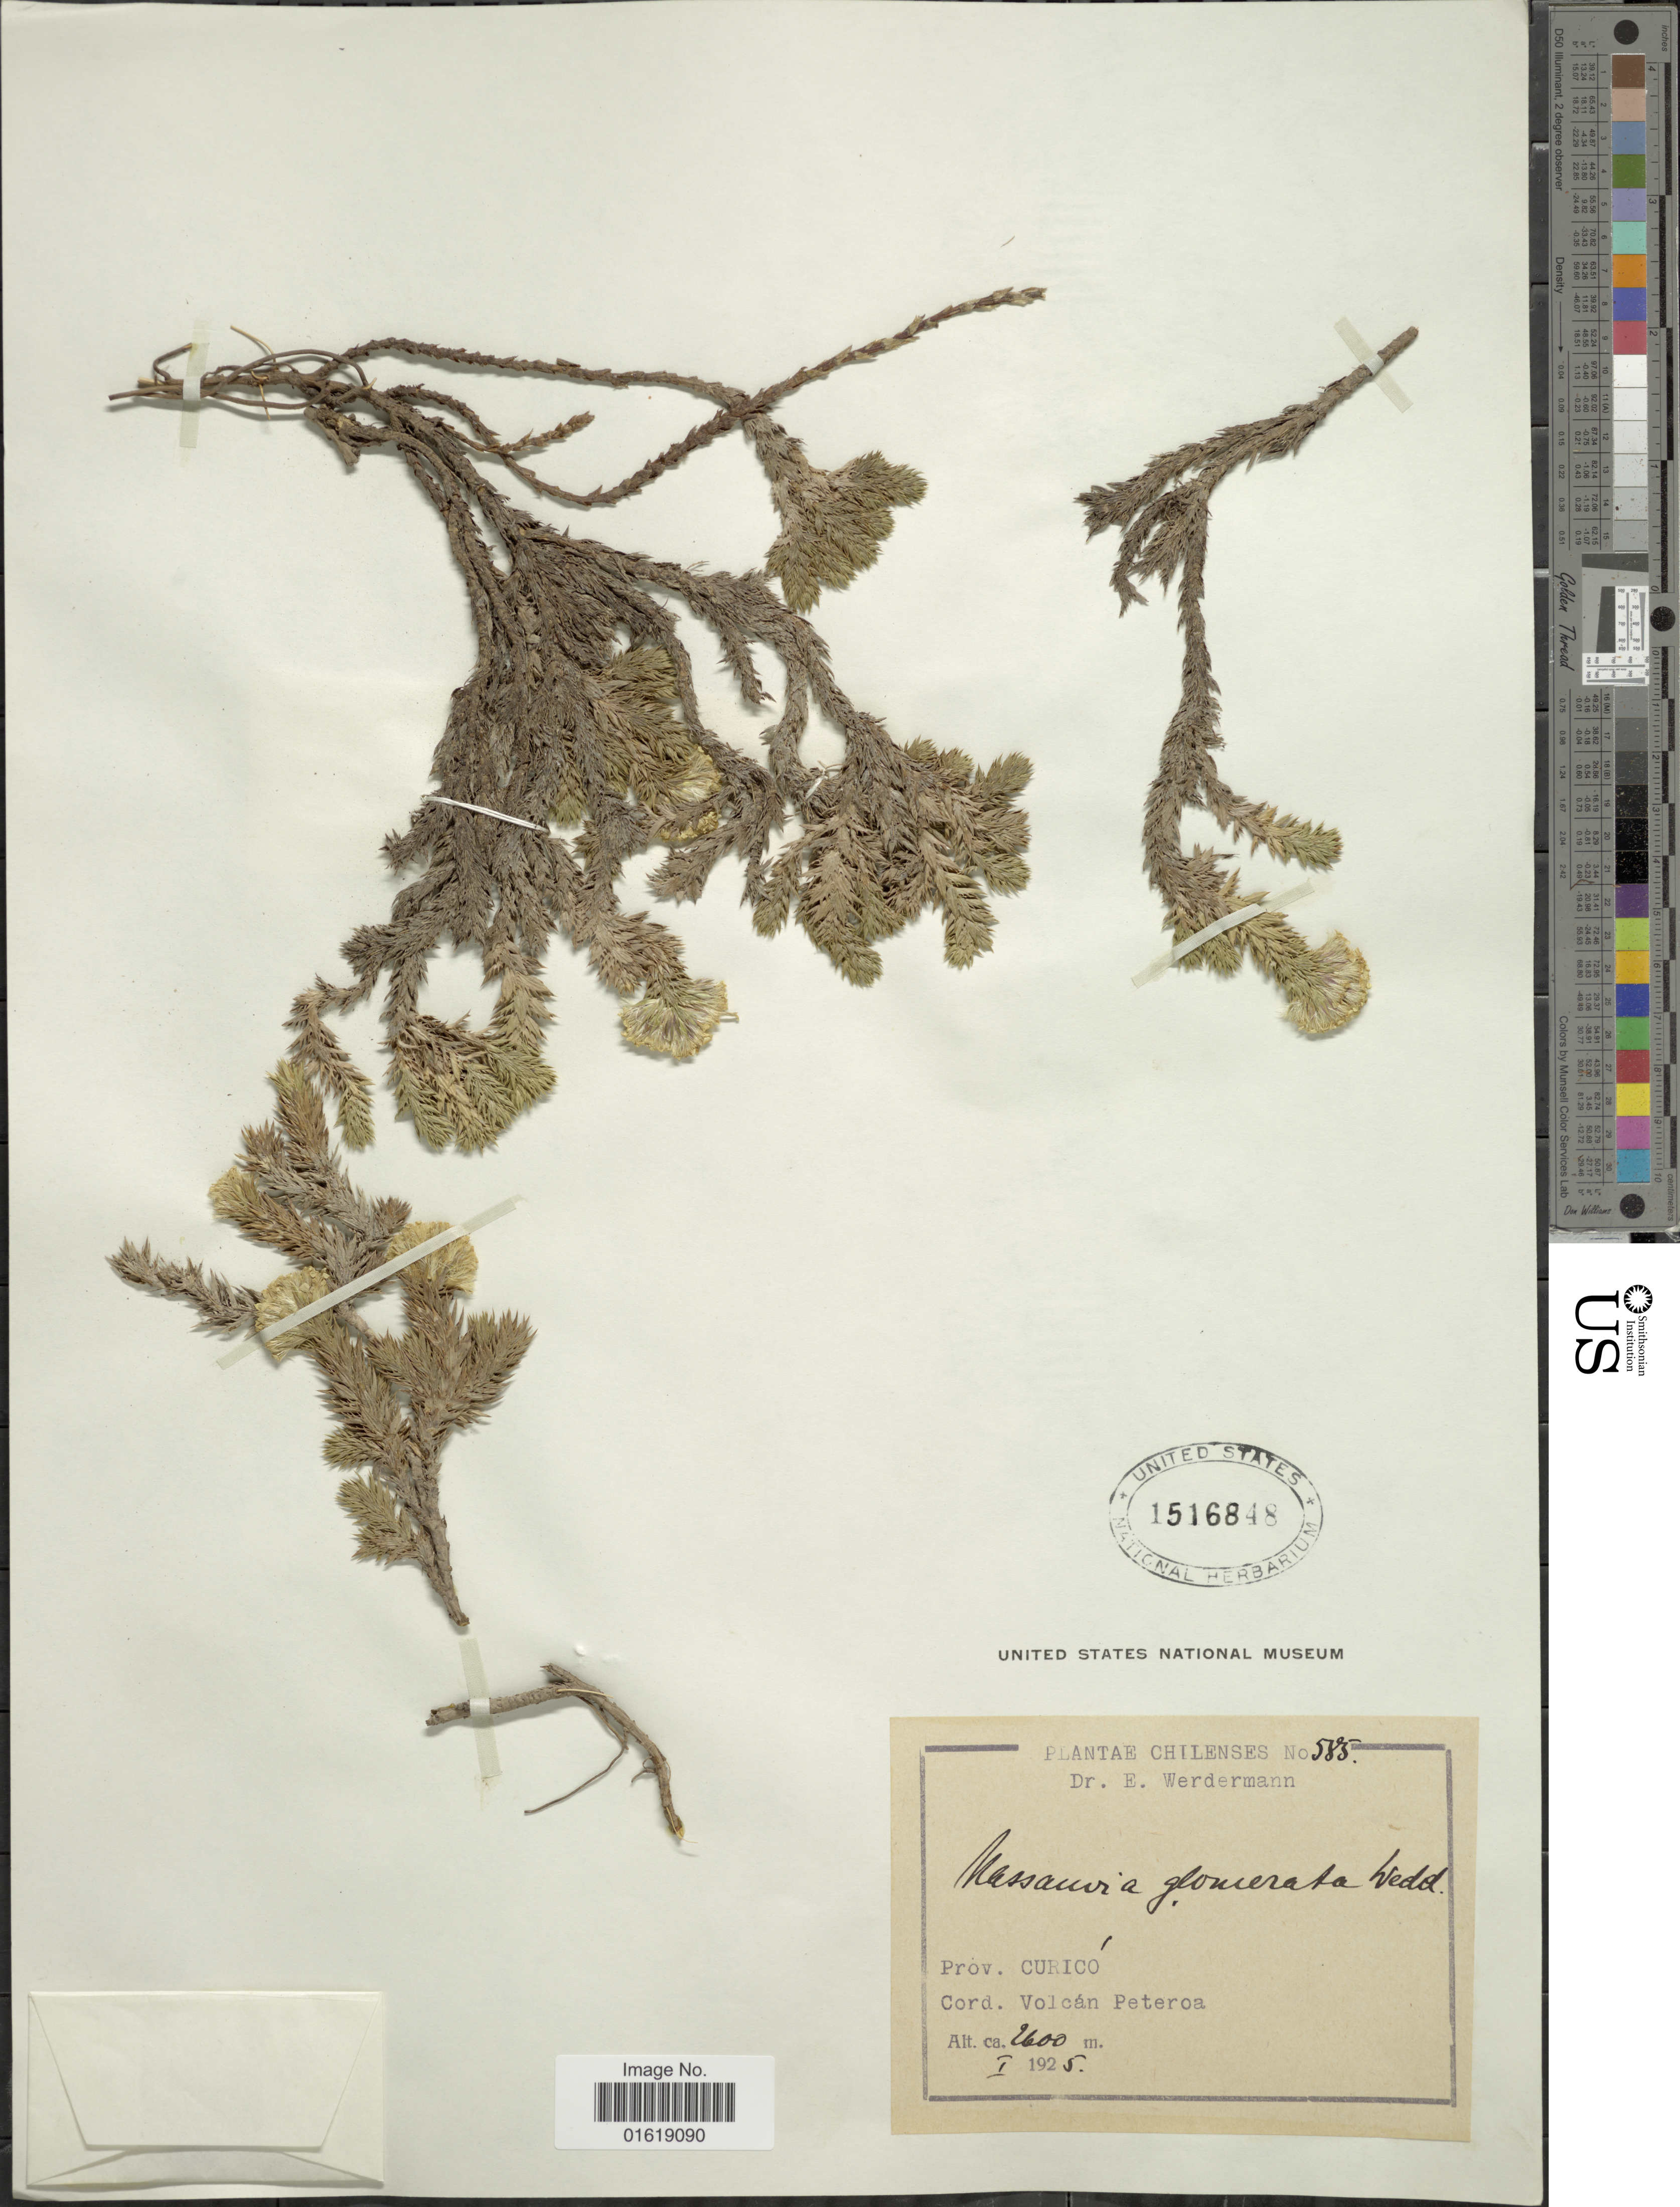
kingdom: Plantae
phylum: Tracheophyta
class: Magnoliopsida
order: Asterales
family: Asteraceae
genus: Nassauvia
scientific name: Nassauvia glomerata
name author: Wedd.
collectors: E. Werdermann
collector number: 585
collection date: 1925-01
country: Chile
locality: Prov. Curicó. Cord. Volcán Peteroa.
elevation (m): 2600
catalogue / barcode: US 1516848